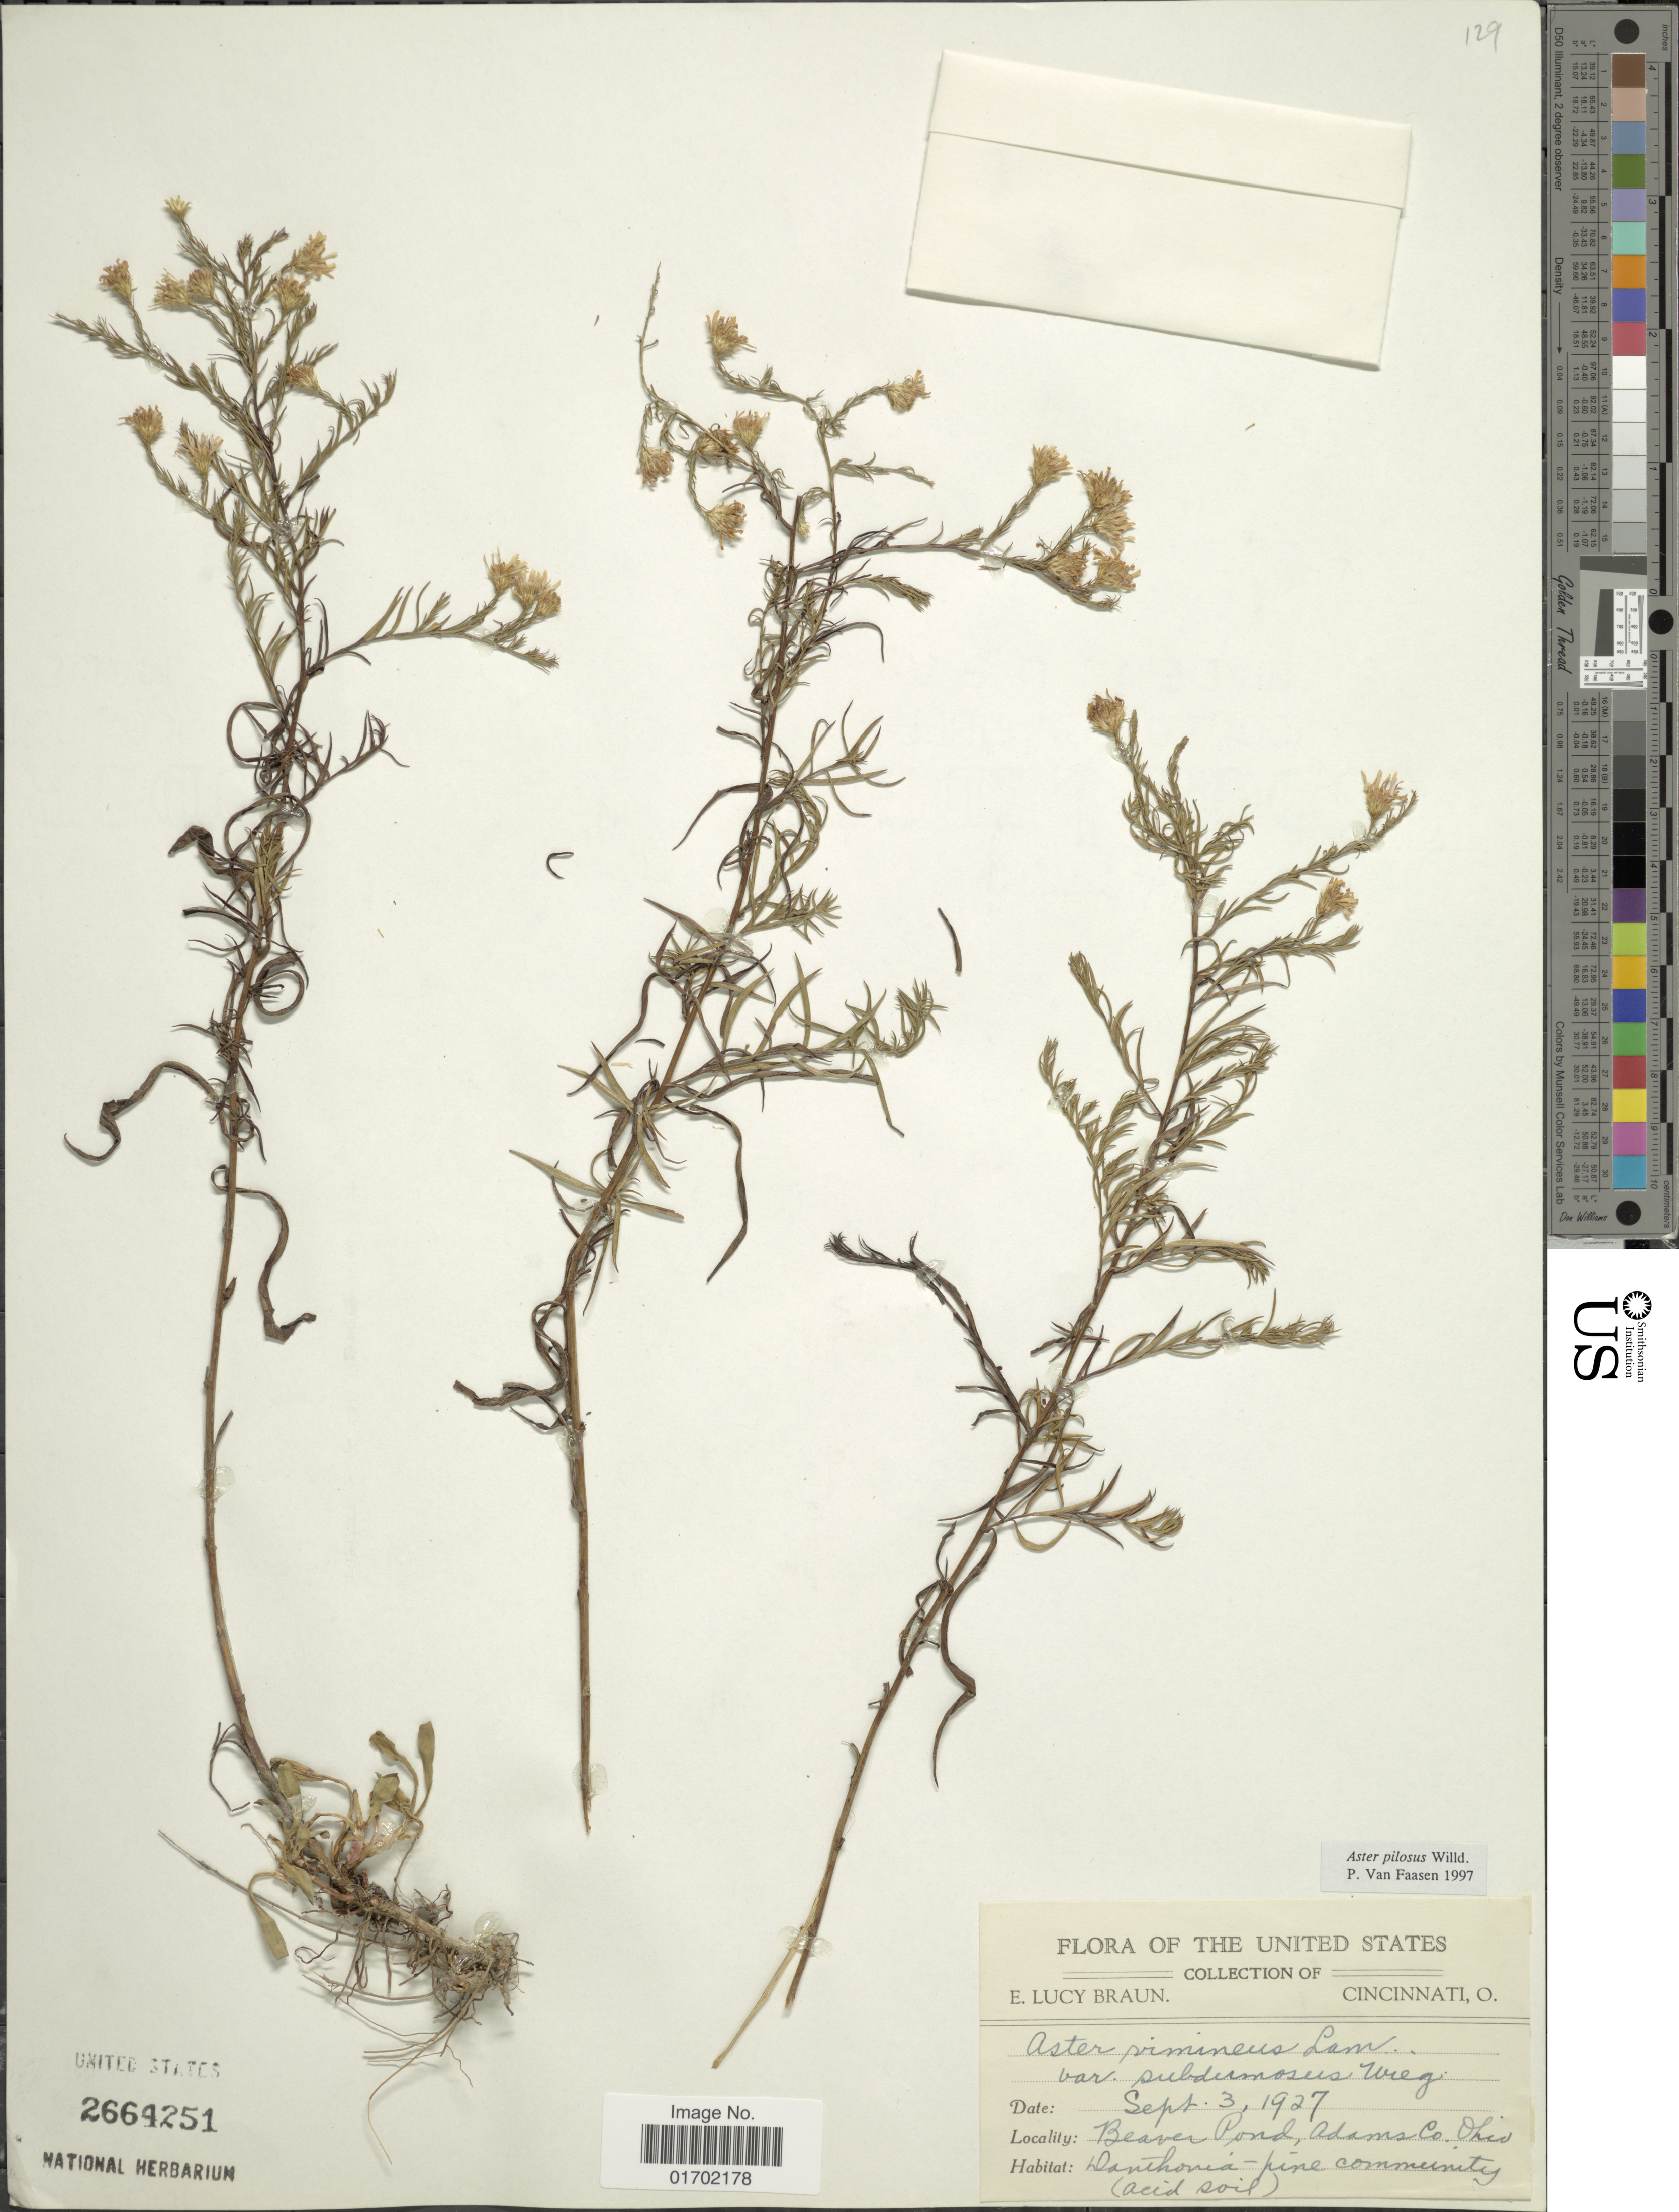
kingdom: Plantae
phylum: Tracheophyta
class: Magnoliopsida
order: Asterales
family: Asteraceae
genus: Symphyotrichum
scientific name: Symphyotrichum pilosum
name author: (Willd.) G.L. Nesom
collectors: E. L. Braun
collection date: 1927-09-03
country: United States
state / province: Ohio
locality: United States, Beaver Pond, Adams Co.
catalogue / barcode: US 2664251